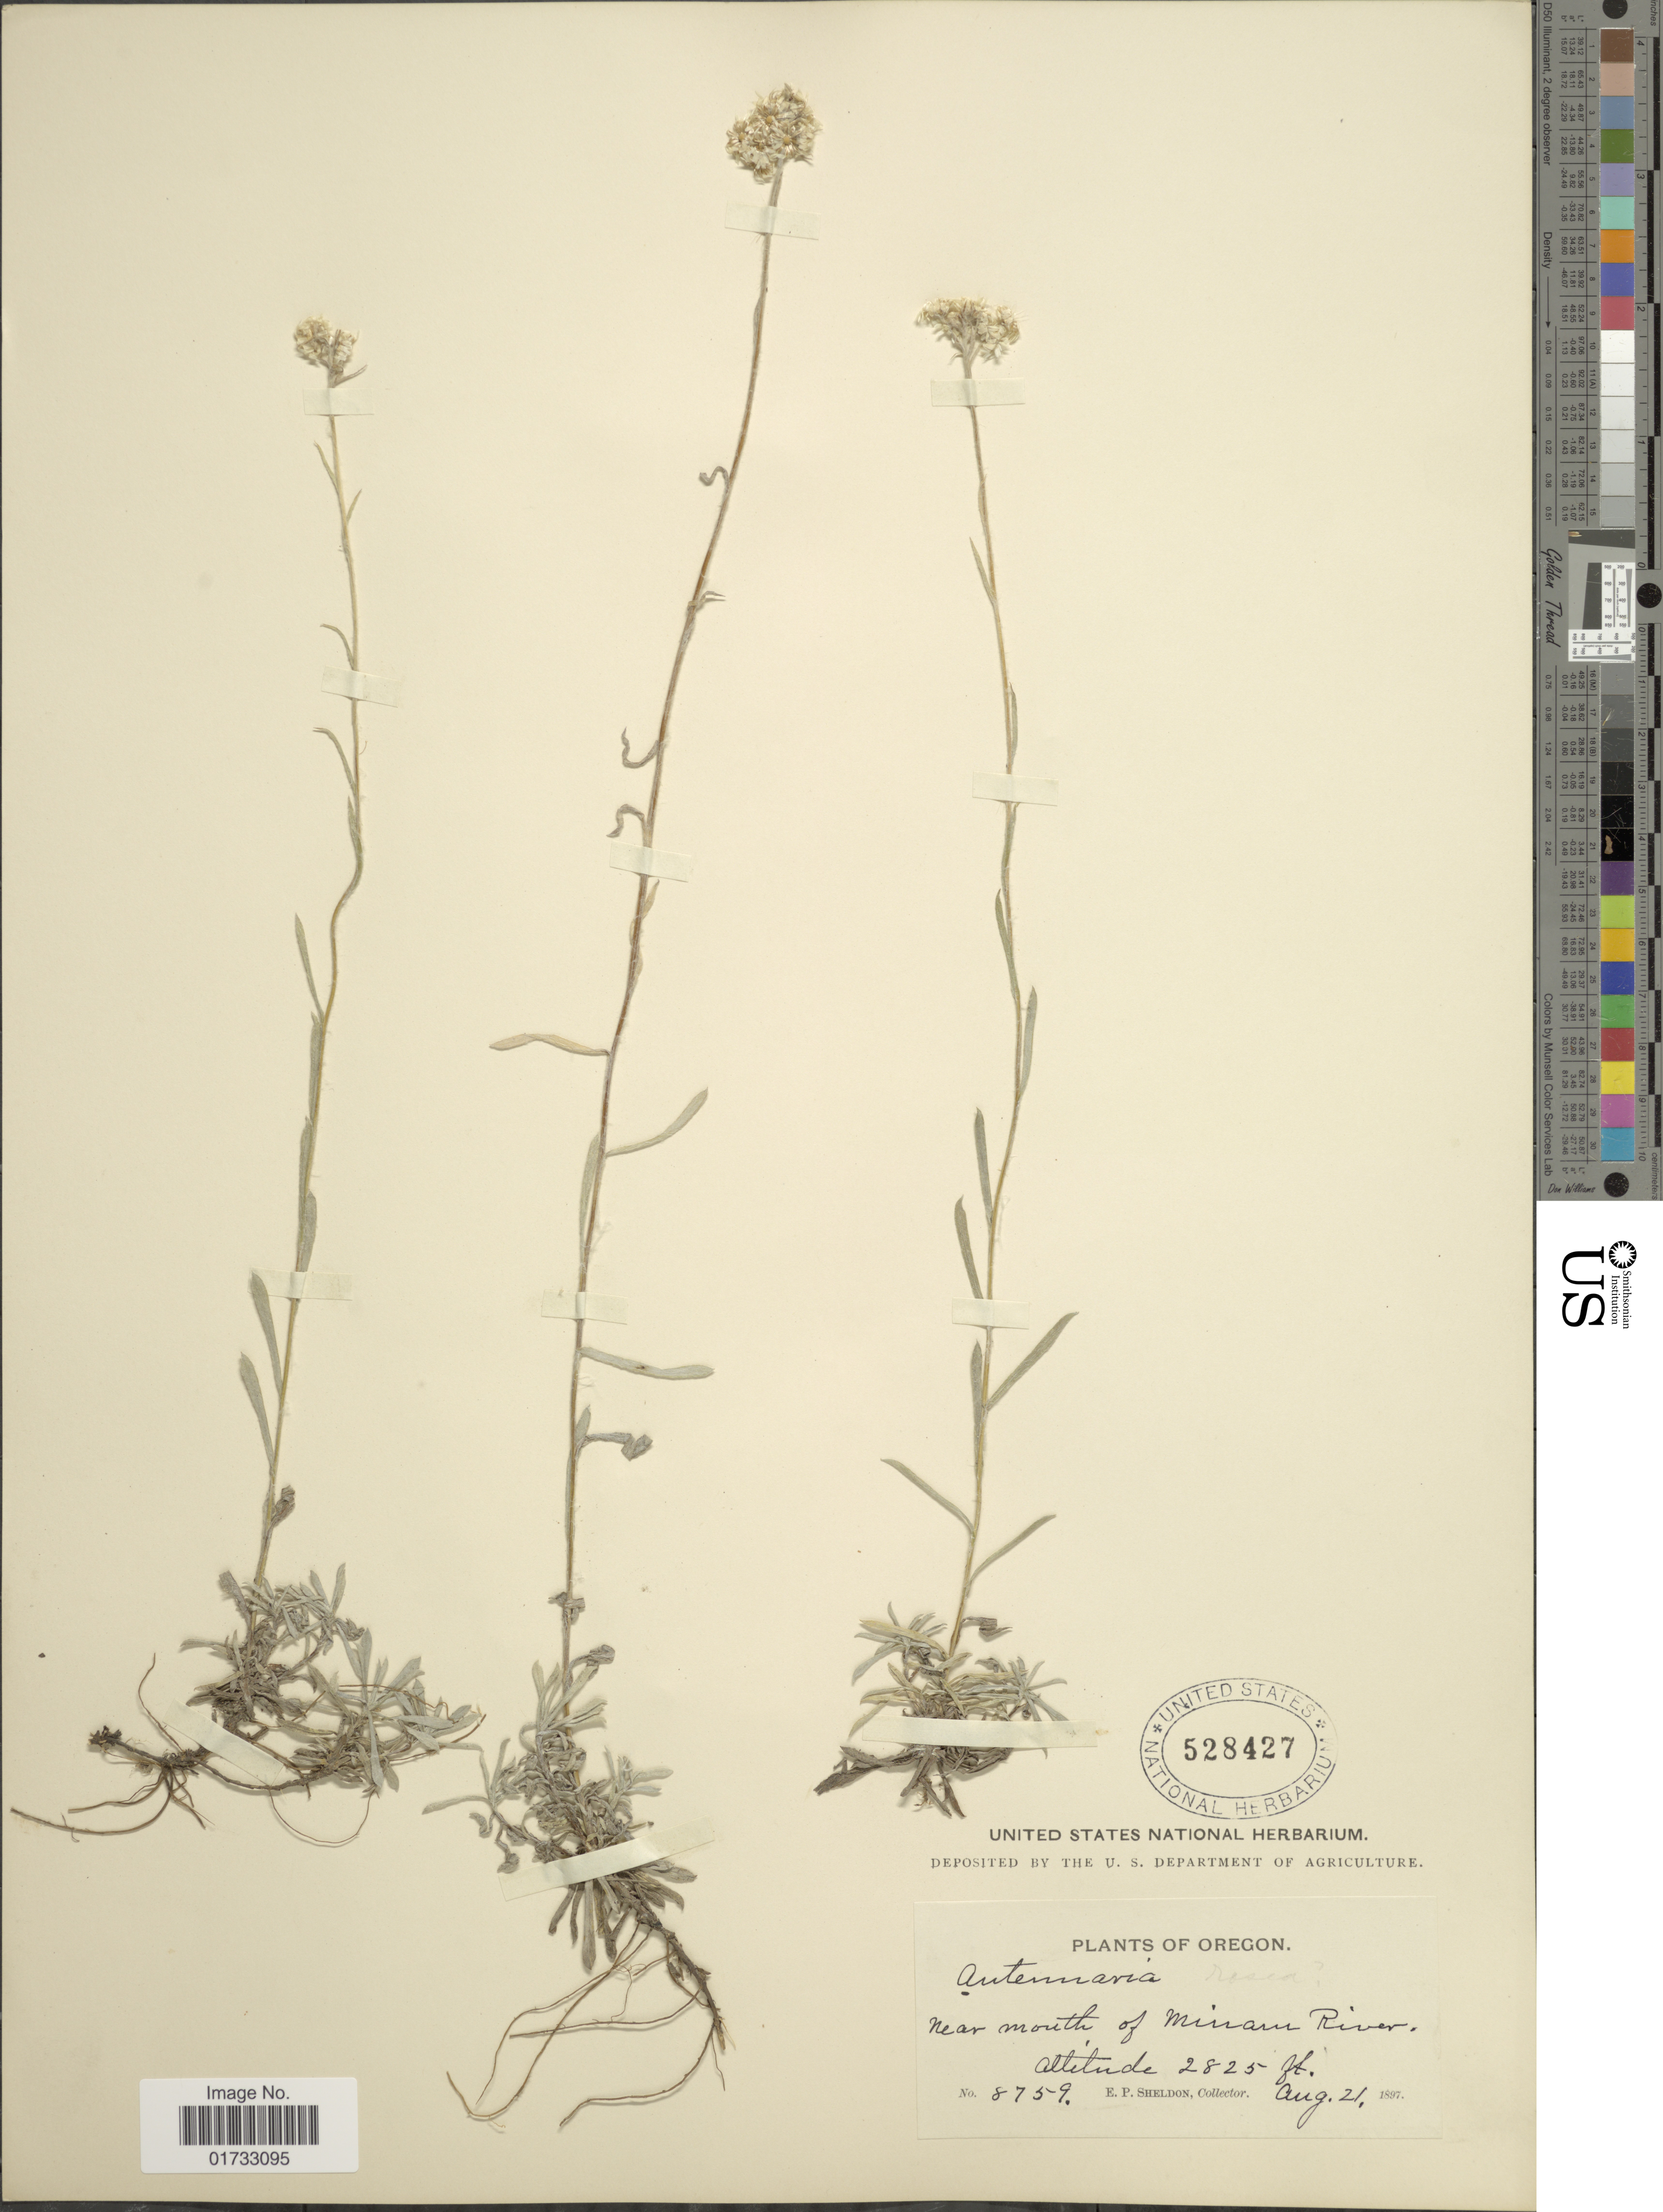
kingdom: Plantae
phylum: Tracheophyta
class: Magnoliopsida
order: Asterales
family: Asteraceae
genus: Antennaria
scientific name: Antennaria rosea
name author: Greene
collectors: E. P. Sheldon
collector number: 8759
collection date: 1897-08-21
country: United States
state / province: Oregon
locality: Near mouth of Minaru River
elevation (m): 861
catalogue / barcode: US 528427